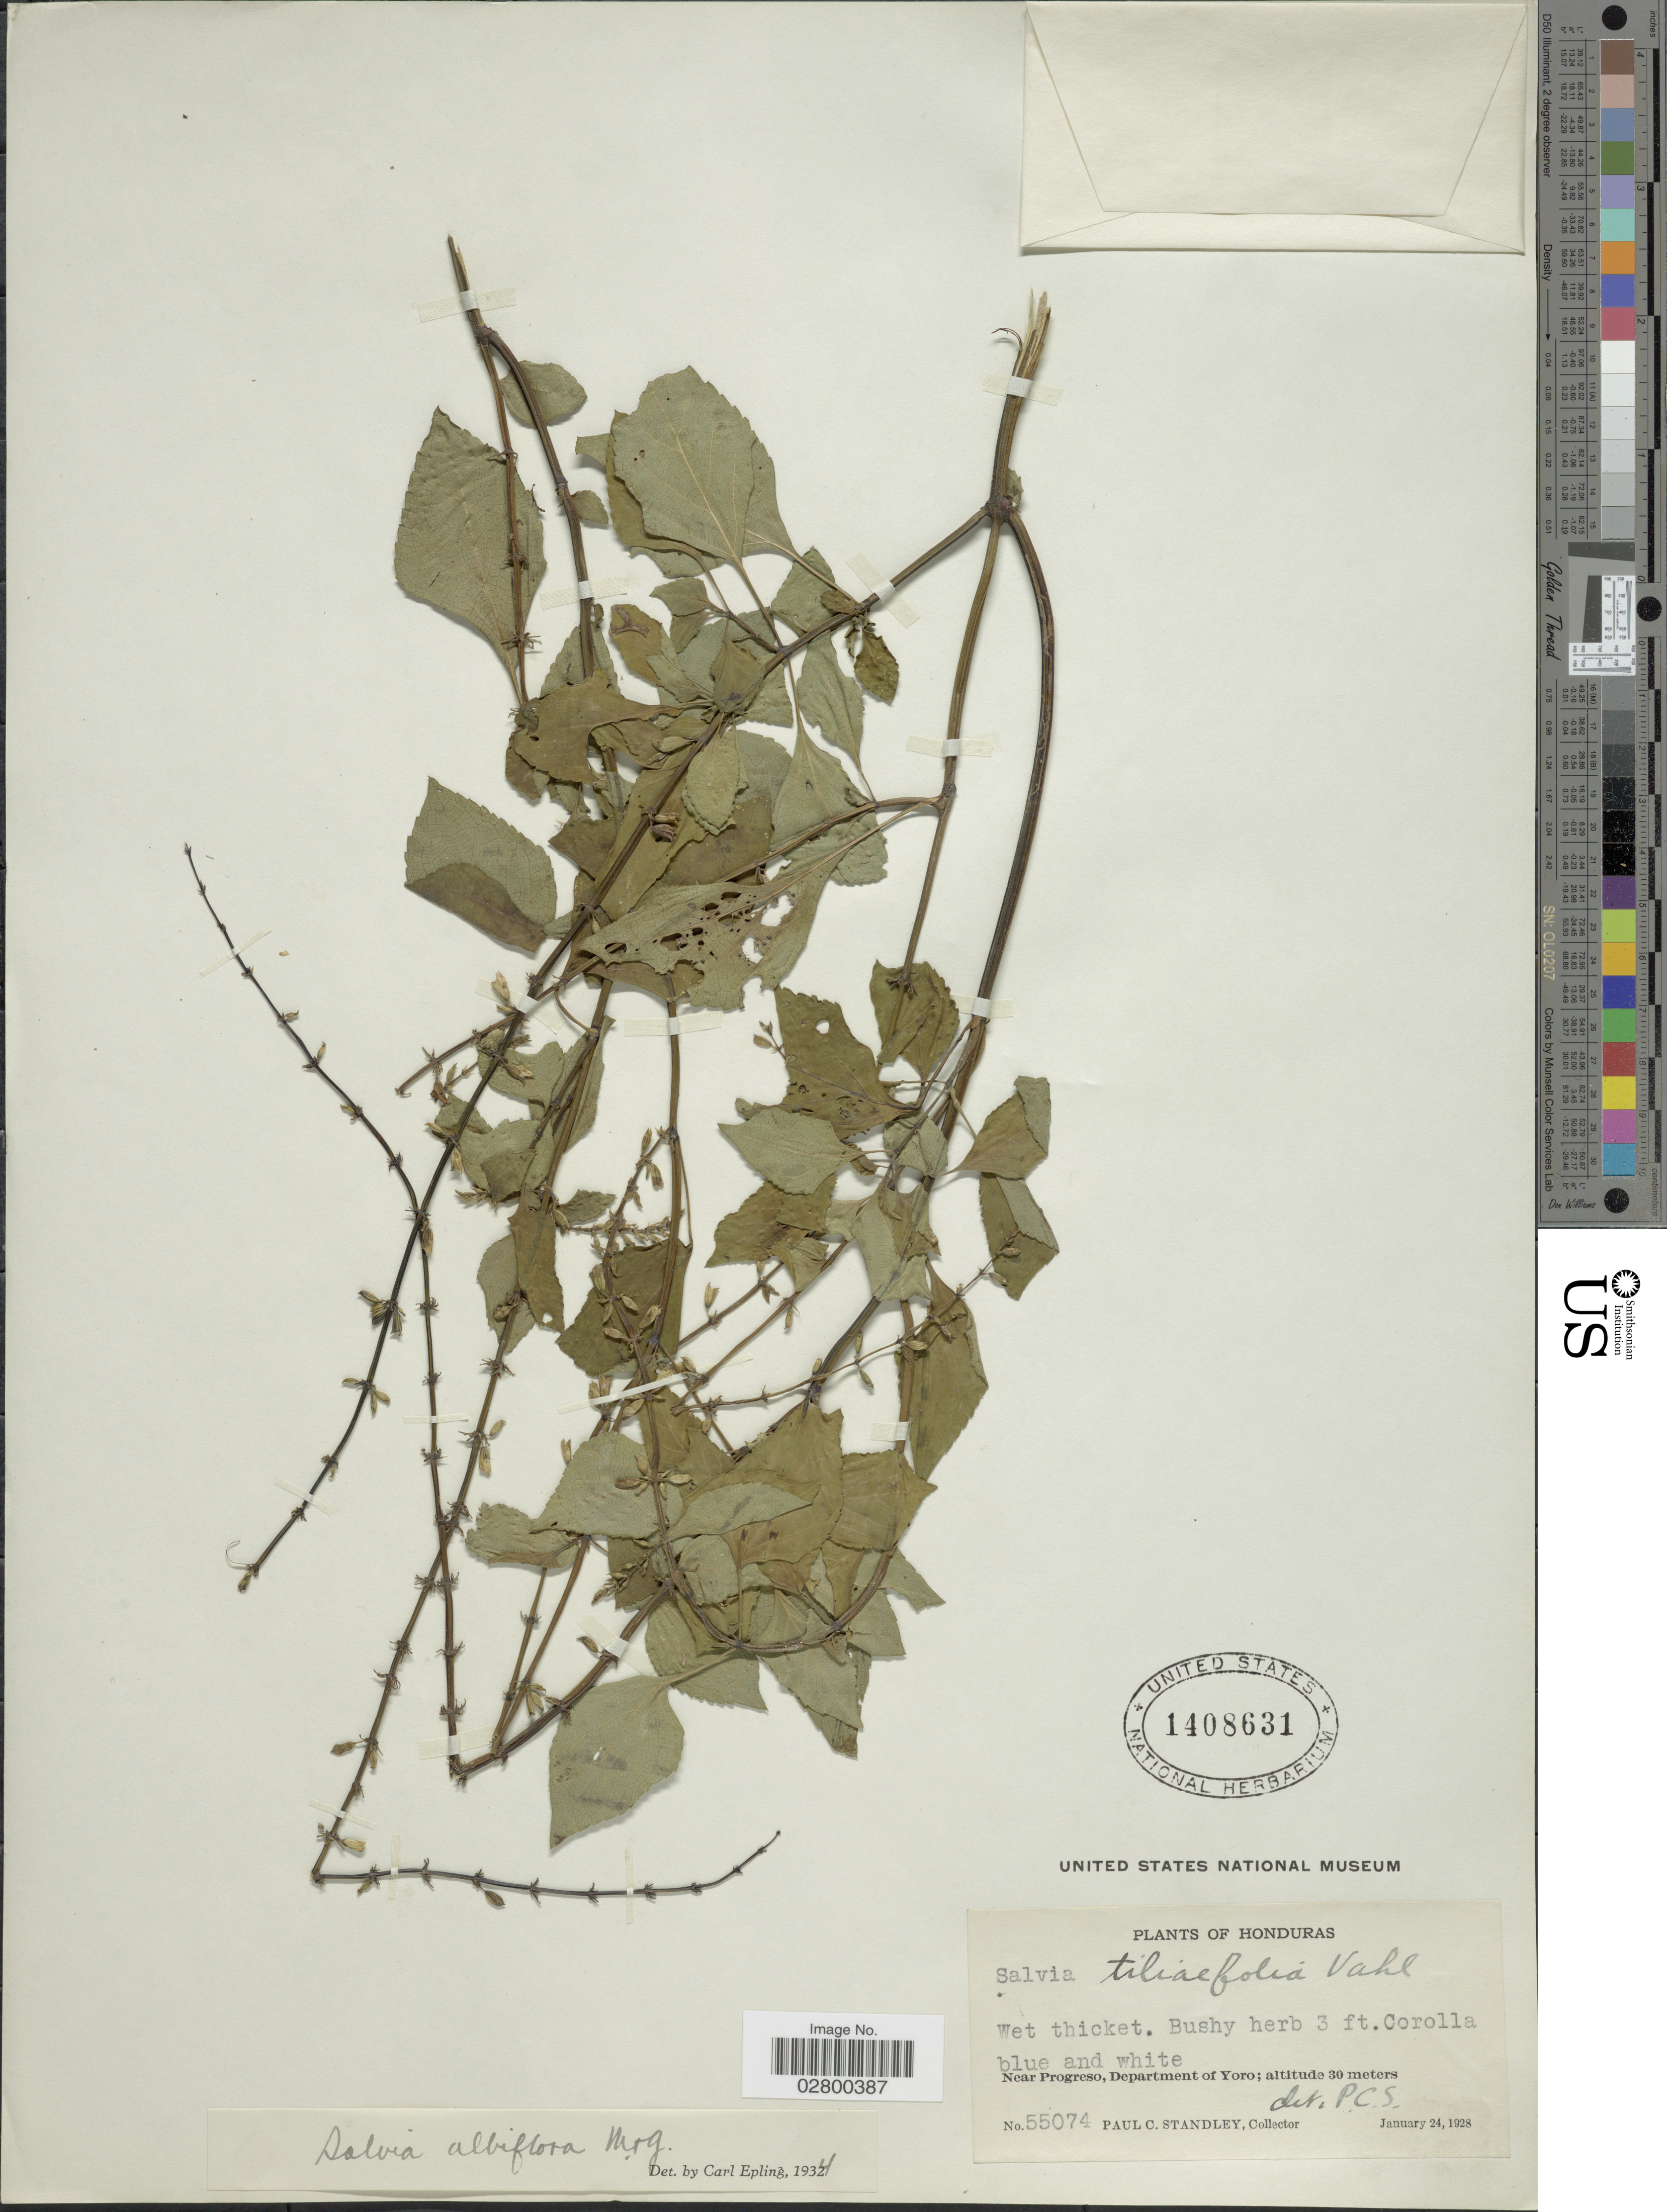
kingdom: Plantae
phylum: Tracheophyta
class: Magnoliopsida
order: Lamiales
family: Lamiaceae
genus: Salvia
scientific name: Salvia albiflora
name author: M. Martens & Galeotti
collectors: P. C. Standley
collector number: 55074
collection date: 1928-01-24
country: Honduras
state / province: Yoro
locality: Near Progreso, Department of Yoro.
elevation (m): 30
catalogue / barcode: US 1408631